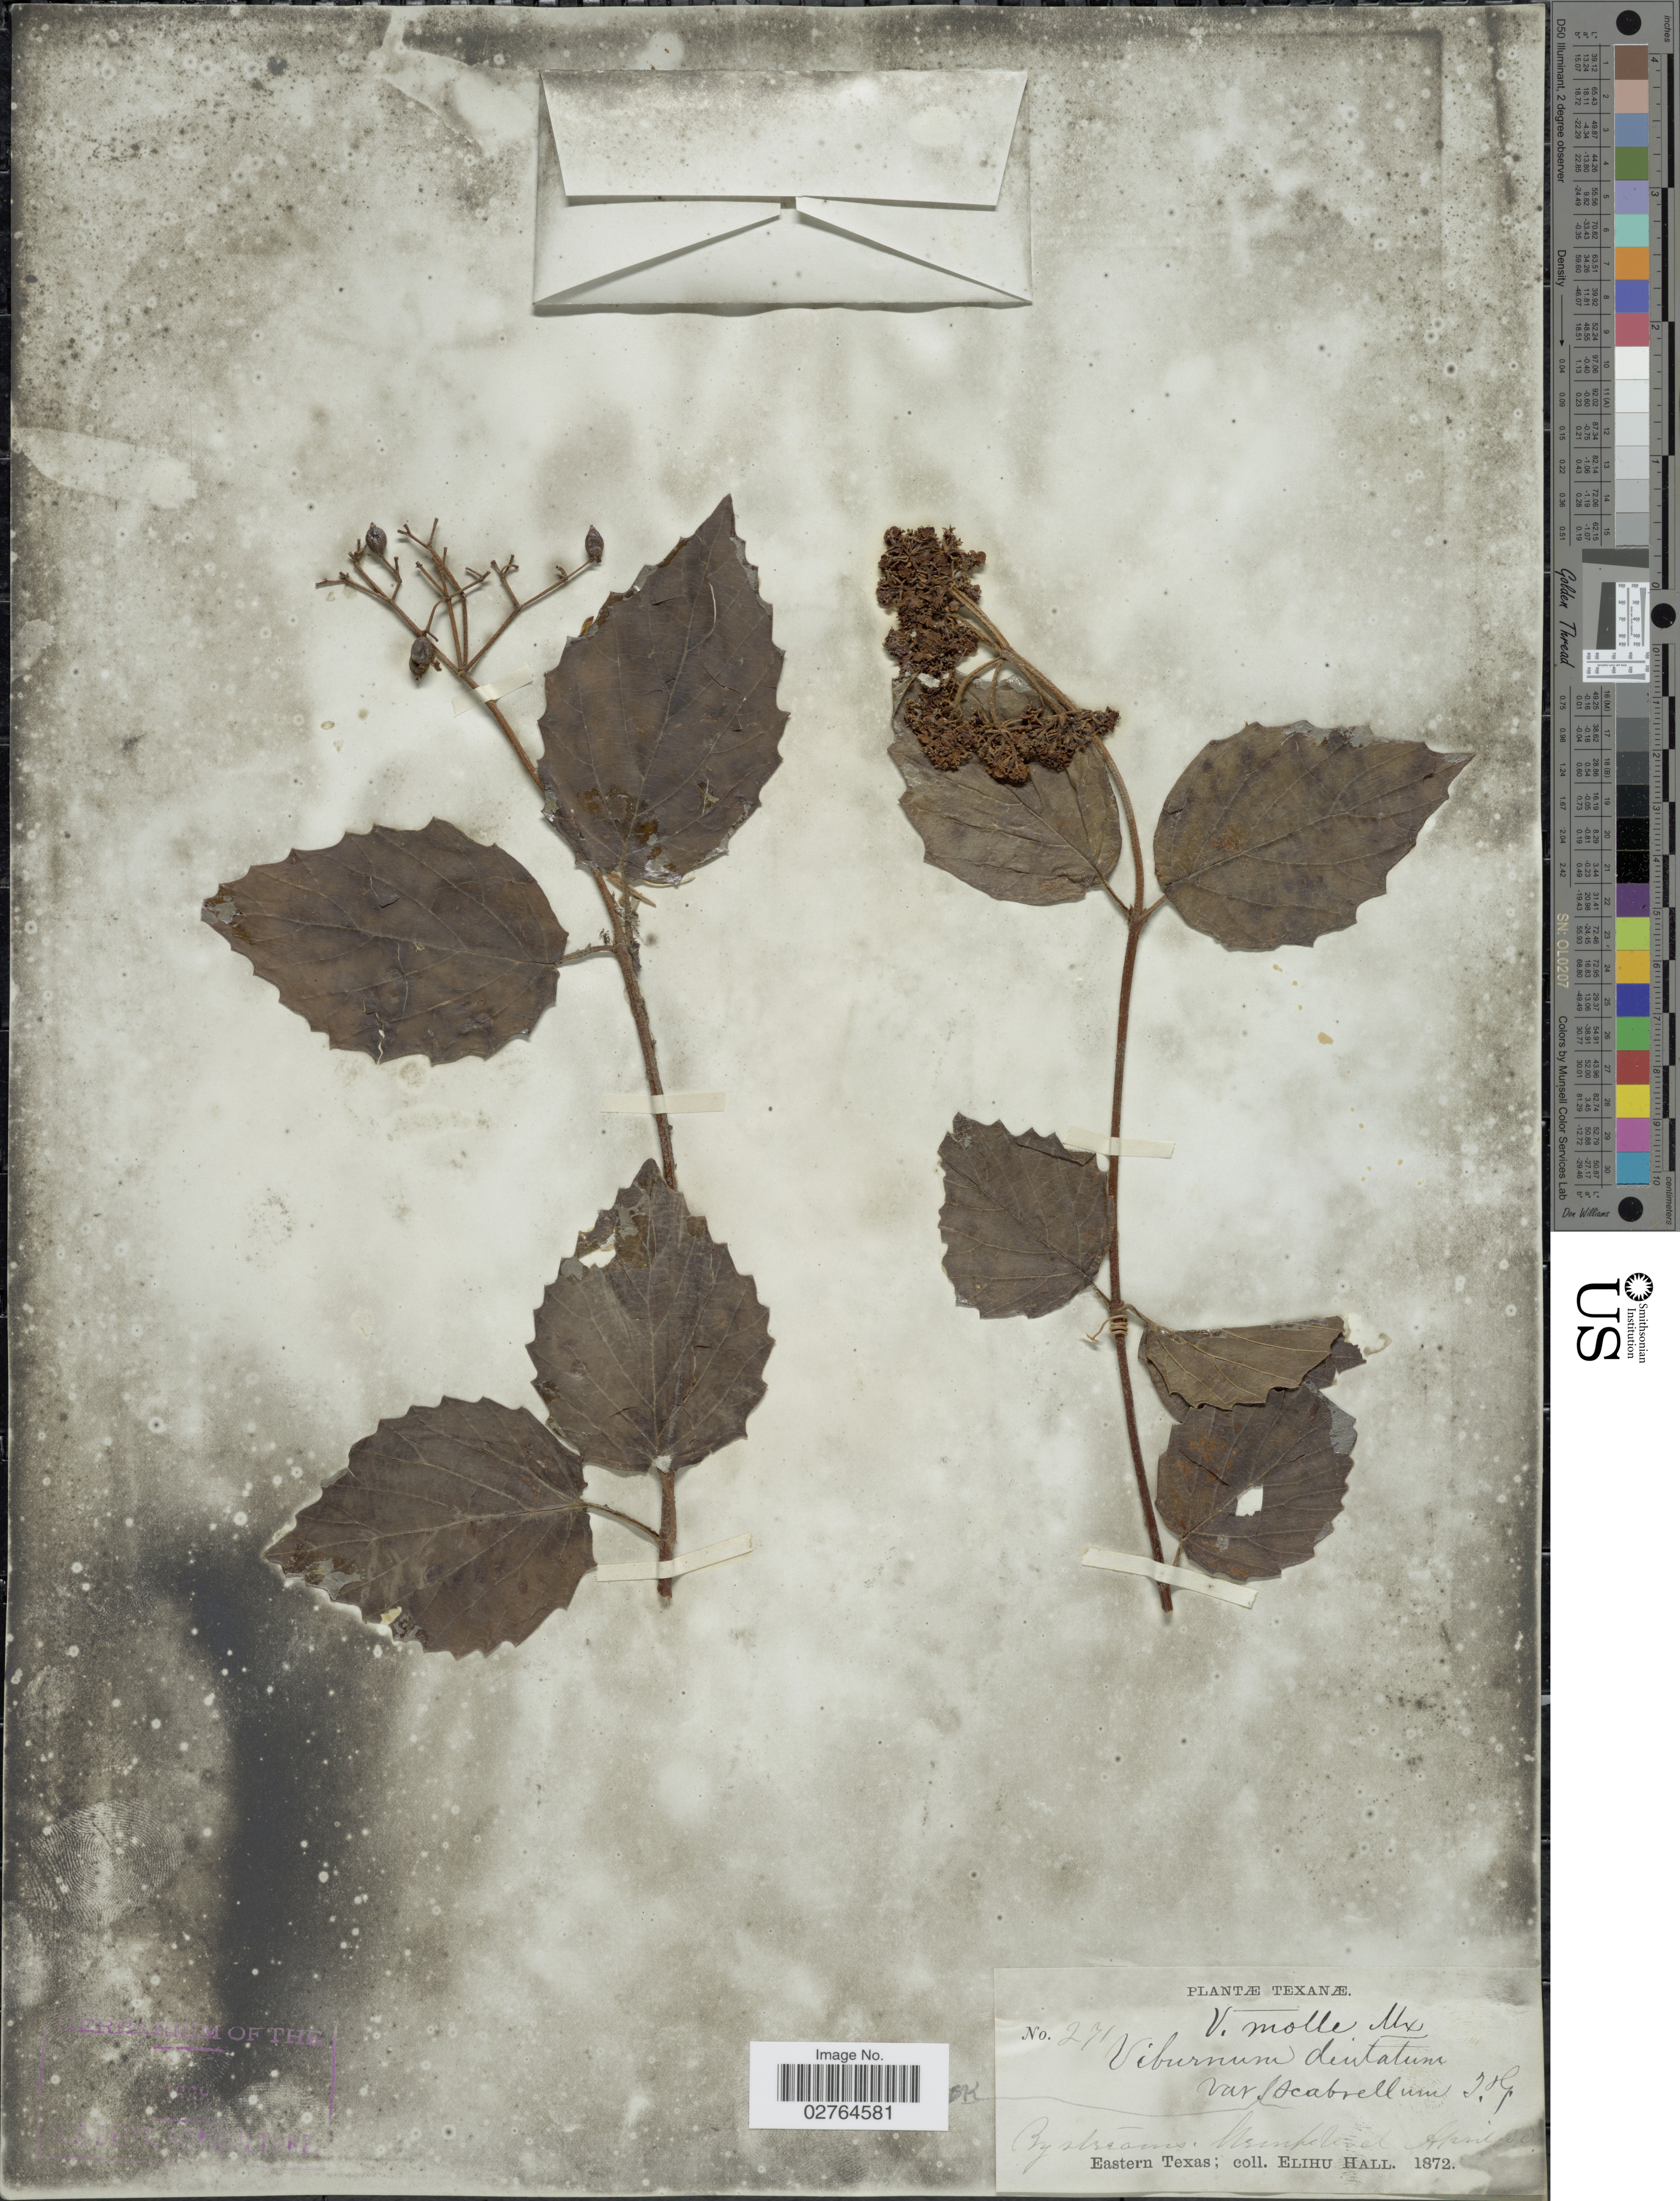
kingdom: Plantae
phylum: Tracheophyta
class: Magnoliopsida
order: Dipsacales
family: Viburnaceae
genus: Viburnum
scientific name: Viburnum semitomentosum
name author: (Michx.) Rehder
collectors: E. Hall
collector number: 271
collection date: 1872-04-30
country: United States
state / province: Texas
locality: Eastern Texas. By streams, Hempstead